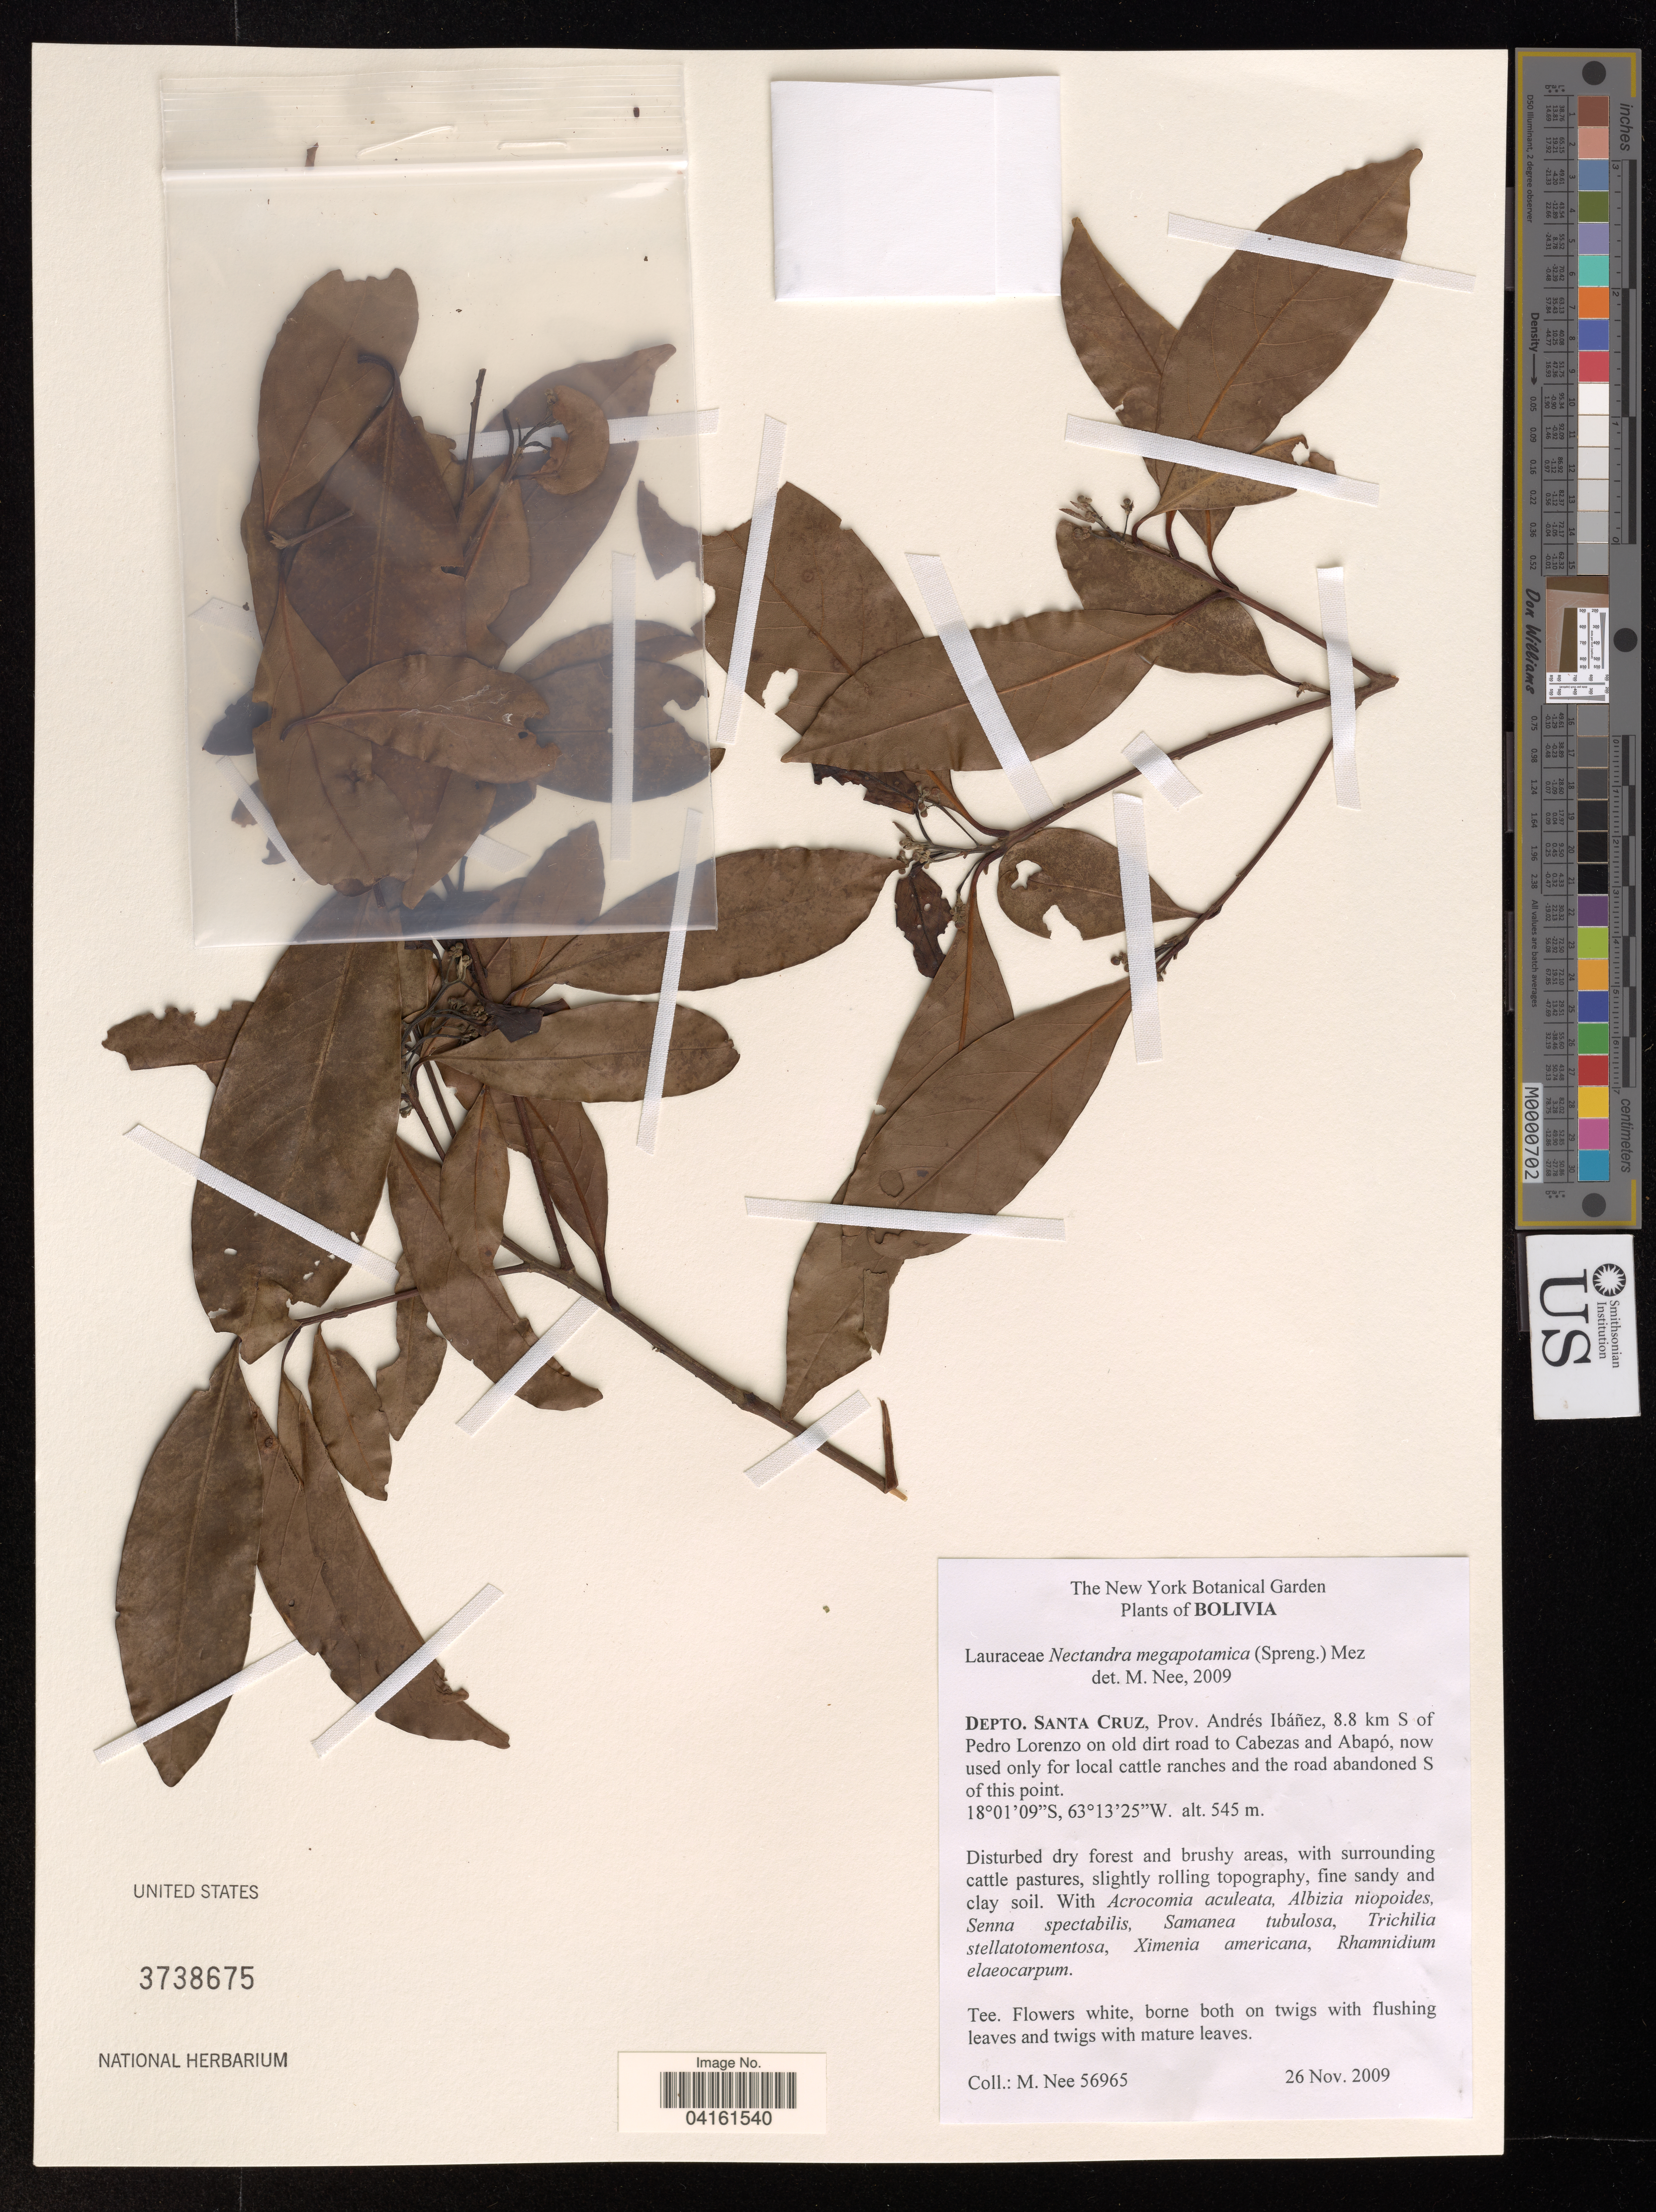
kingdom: Plantae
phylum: Tracheophyta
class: Magnoliopsida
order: Laurales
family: Lauraceae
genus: Nectandra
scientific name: Nectandra megapotamica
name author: Mez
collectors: M. Nee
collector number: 56965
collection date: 2009-11-26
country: Bolivia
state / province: Santa Cruz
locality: Prov. Andrés Ibáñez, 8.8 km S of Pedro Lorenzo on old dirt road to Cabezas and Abapó, now used only for cattle ranches and the road abandoned S of this point.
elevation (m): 545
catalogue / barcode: US 3738675